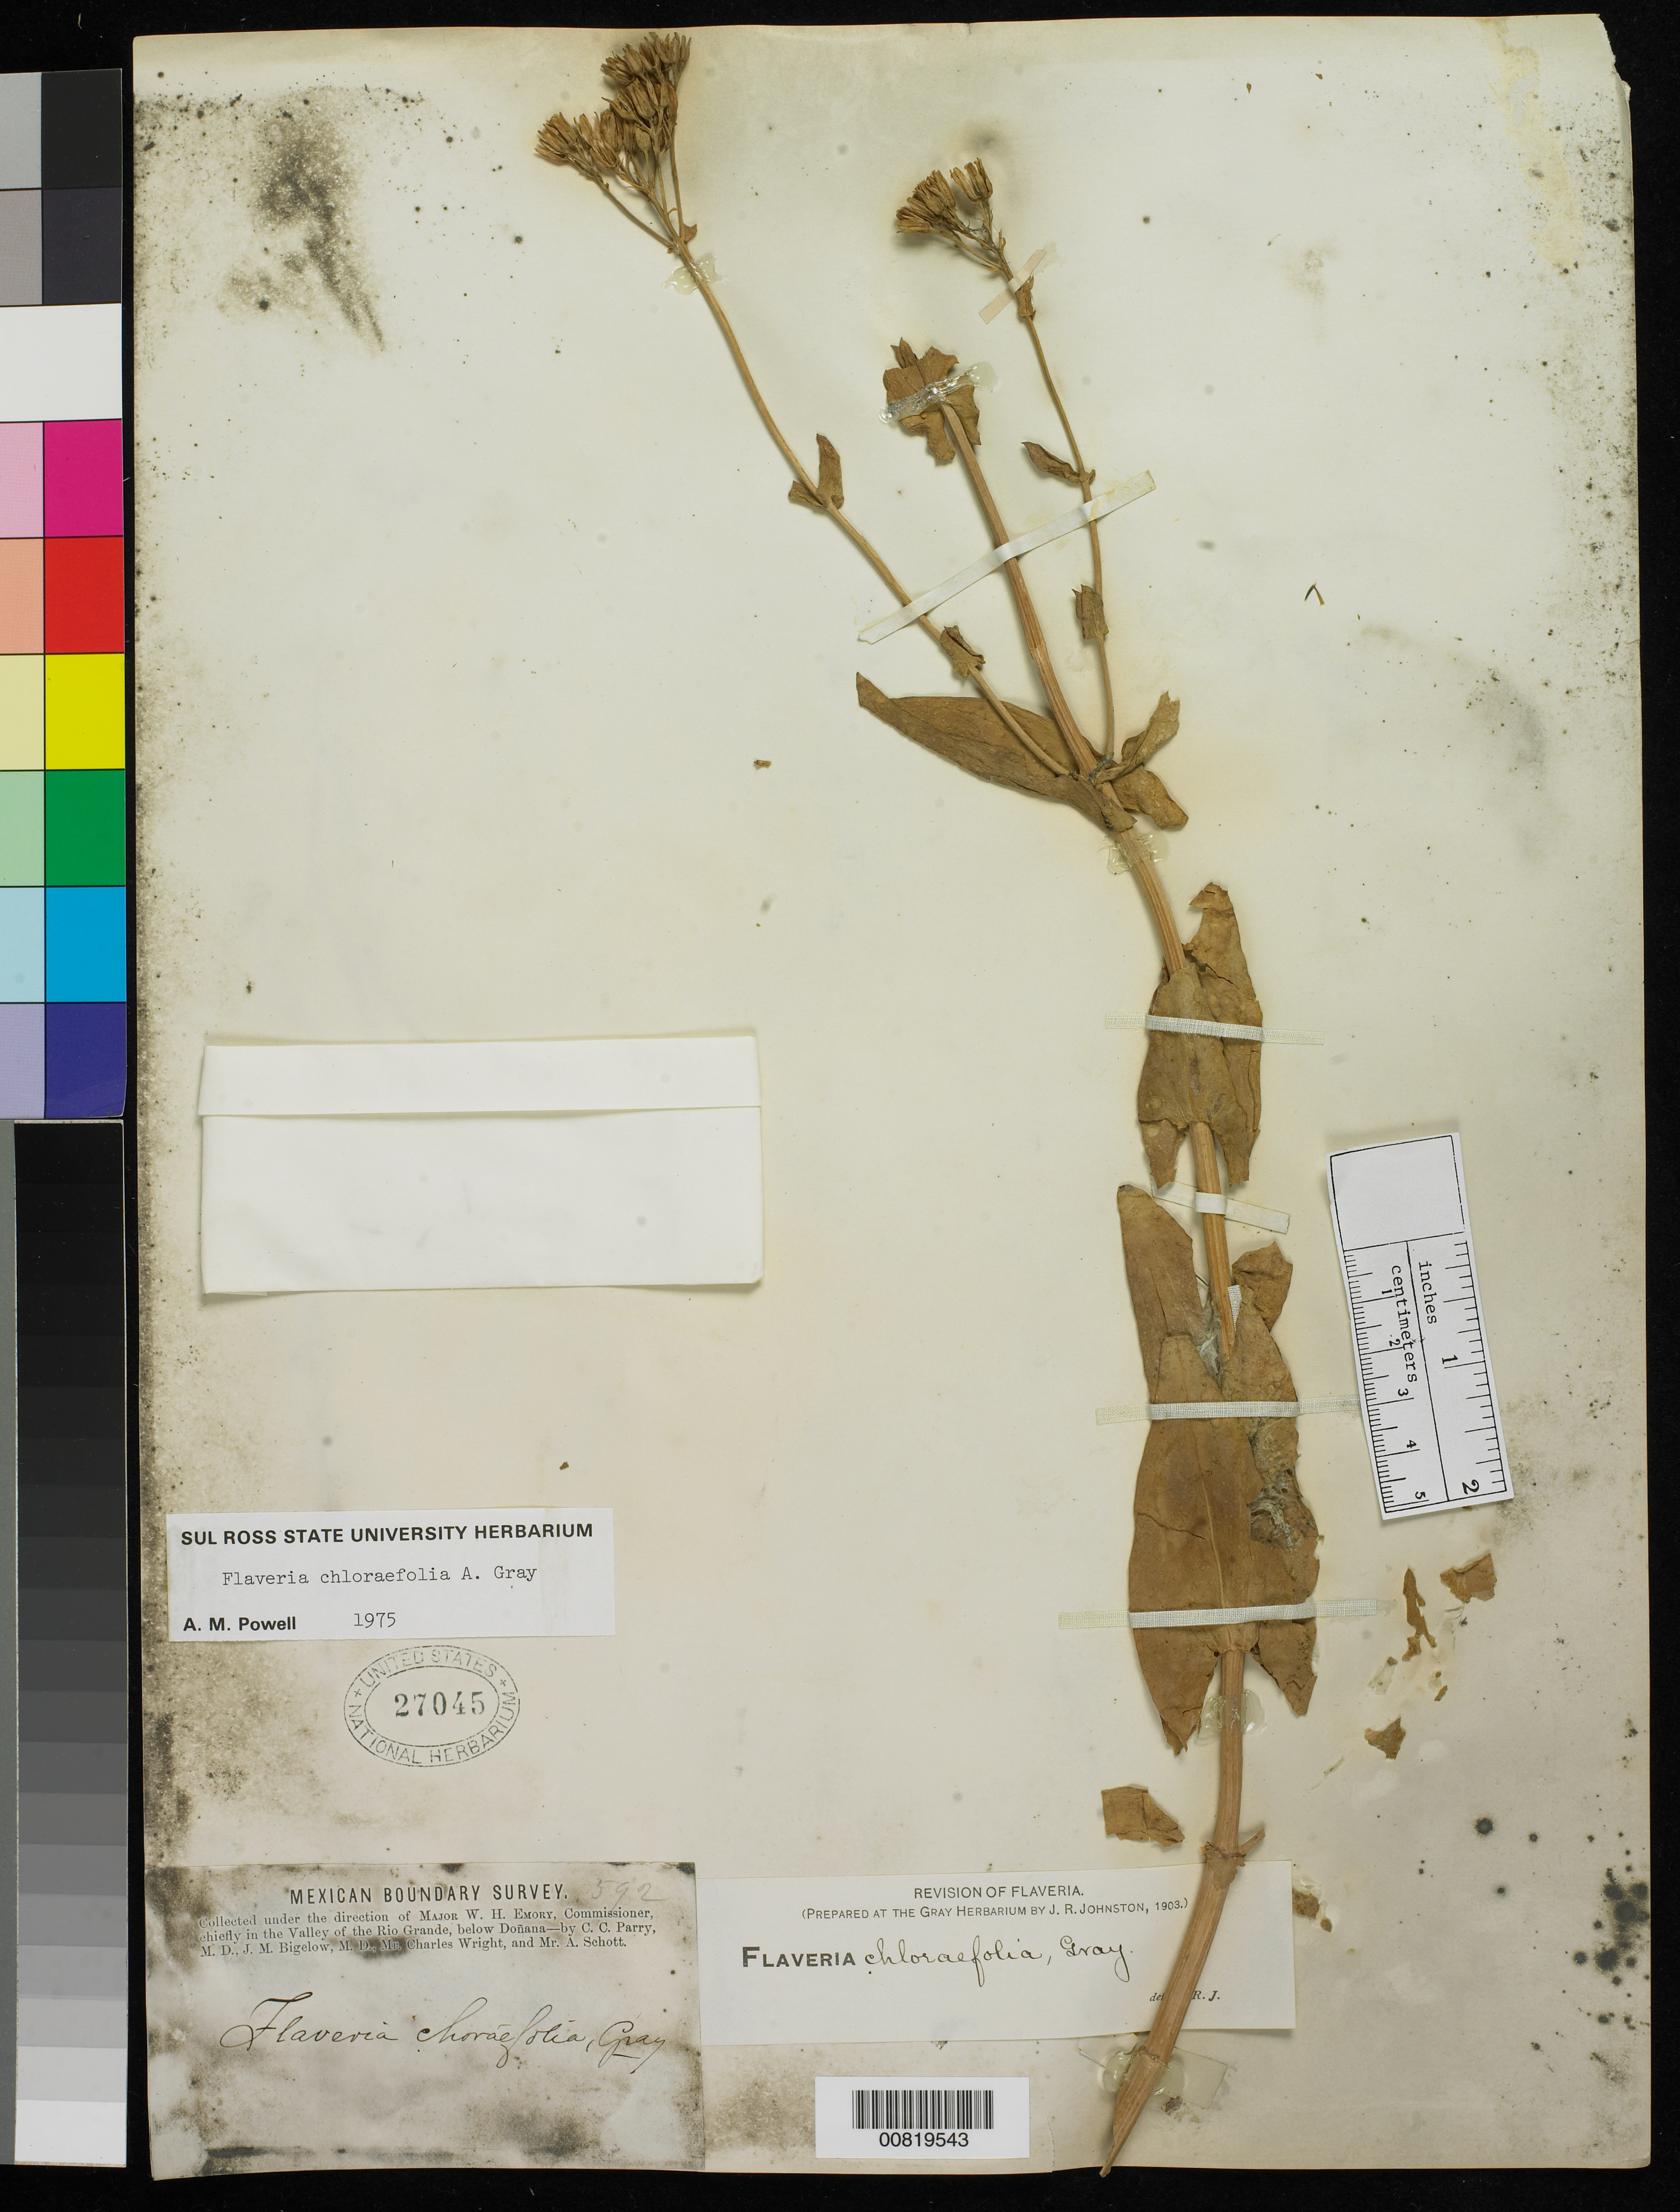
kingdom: Plantae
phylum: Tracheophyta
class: Magnoliopsida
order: Asterales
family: Asteraceae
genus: Flaveria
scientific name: Flaveria chloraefolia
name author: A. Gray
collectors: C. C. Parry, J. M. Bigelow, C. Wright & A. C. V. Schott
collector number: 592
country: United States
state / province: New Mexico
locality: Valley of the Rio Grande, below Doñana, New Mexico.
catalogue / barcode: US 27045